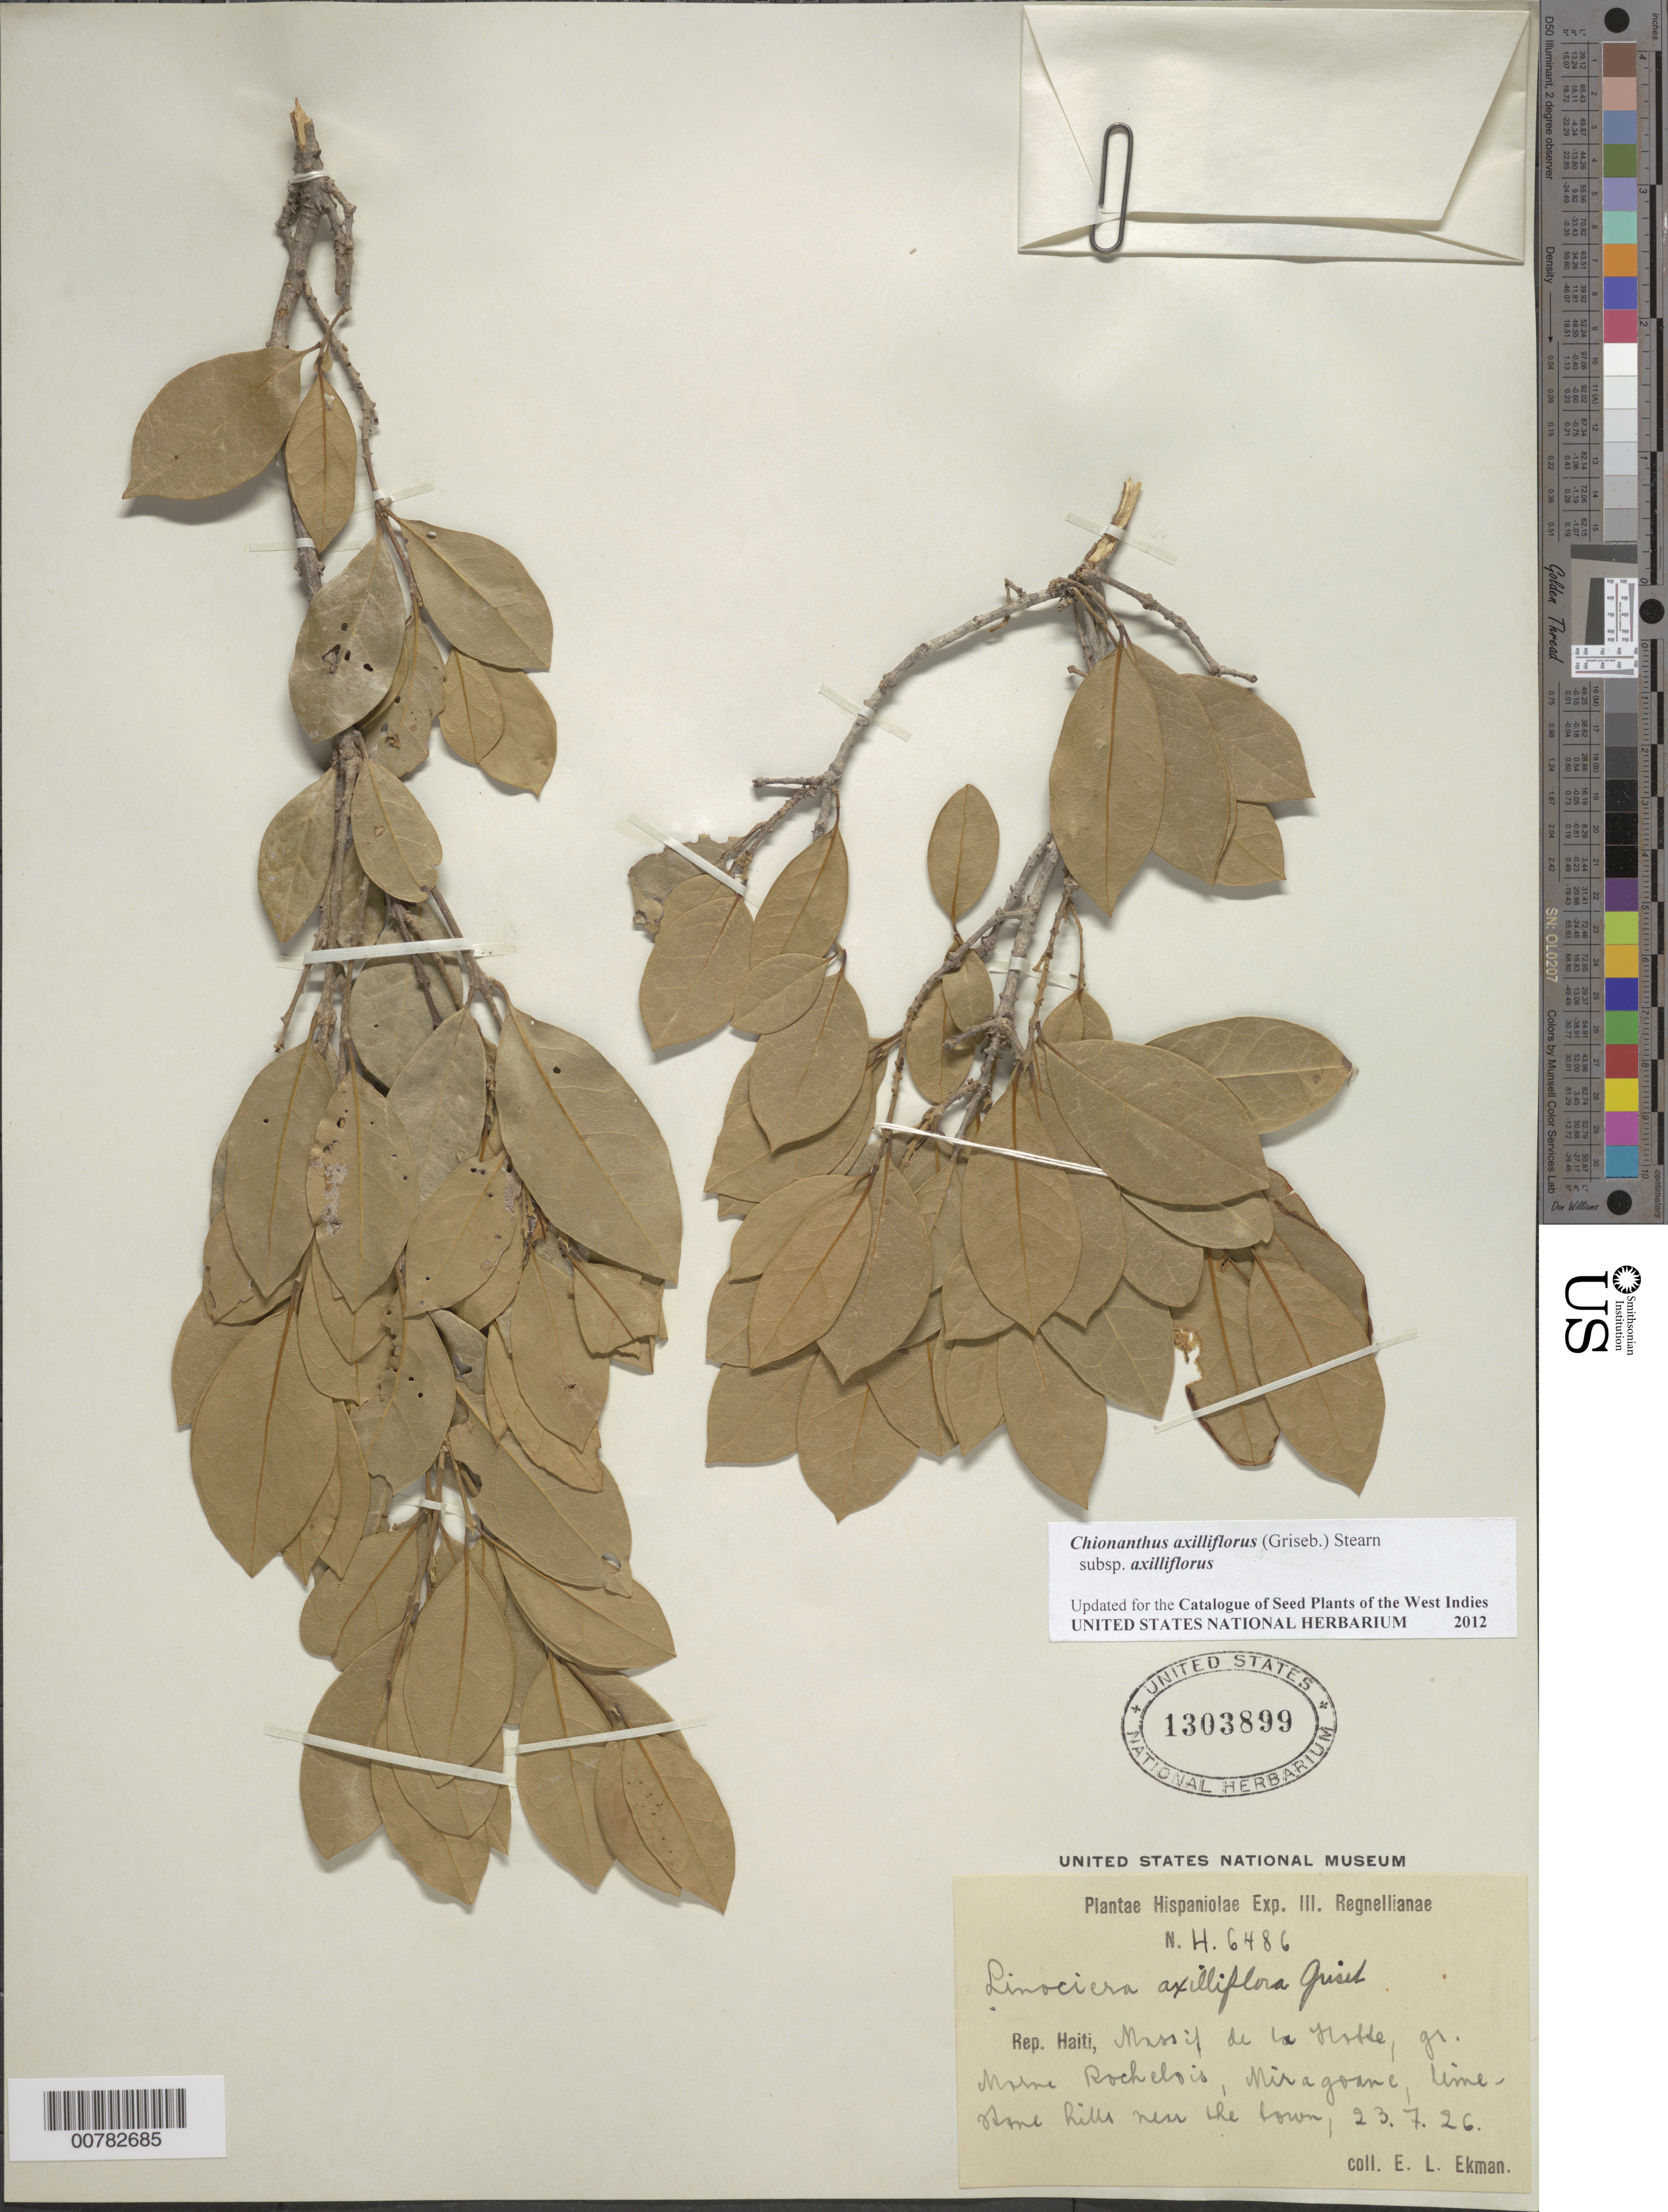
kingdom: Plantae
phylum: Tracheophyta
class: Magnoliopsida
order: Lamiales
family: Oleaceae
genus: Chionanthus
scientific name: Chionanthus axilliflorus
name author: (Griseb.) Stearn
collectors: E. L. Ekman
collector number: H 6486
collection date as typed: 23 Jul 1926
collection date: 1926-07-23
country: Haiti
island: Hispaniola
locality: Miragoane, gr. Morne Rochelois, Massif de la Hotte; morne hills near the town.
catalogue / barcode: US 1303899